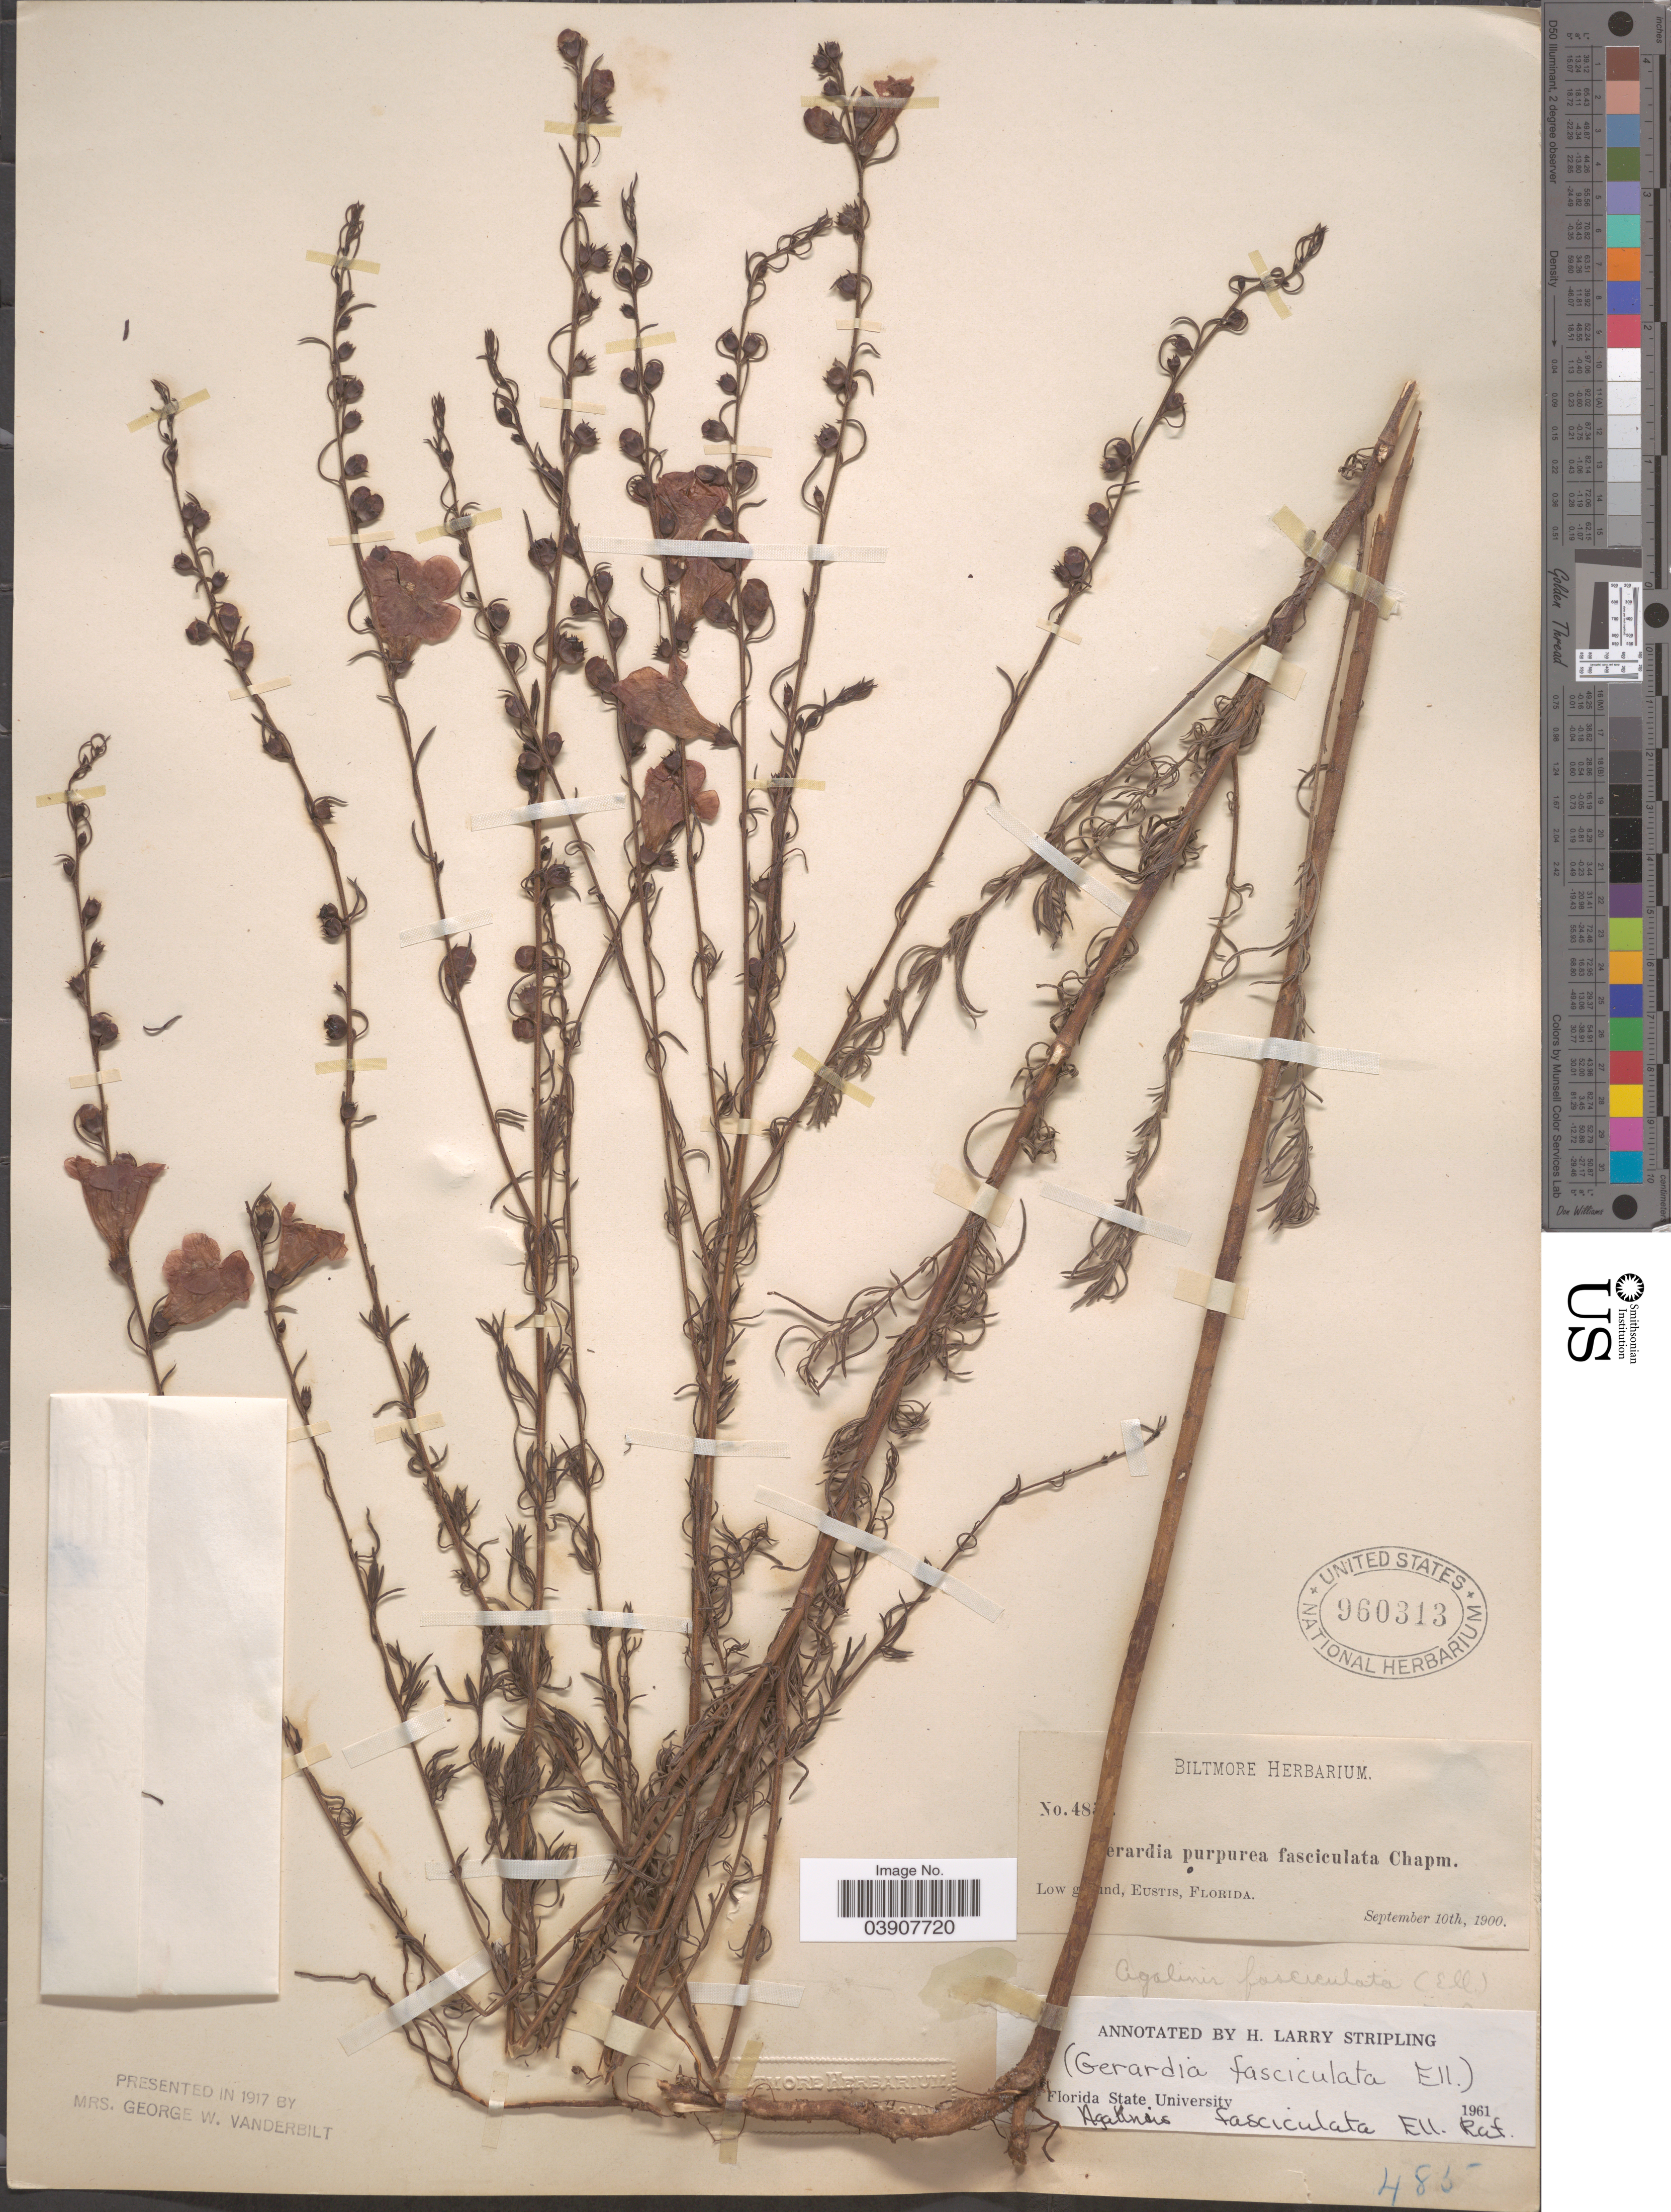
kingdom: Plantae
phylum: Tracheophyta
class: Magnoliopsida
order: Lamiales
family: Orobanchaceae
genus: Agalinis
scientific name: Agalinis fasciculata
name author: (Elliott) Raf.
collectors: ex herb. Biltmore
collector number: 48!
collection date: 1900-09-10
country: United States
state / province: Florida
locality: Eustis.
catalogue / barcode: US 960313